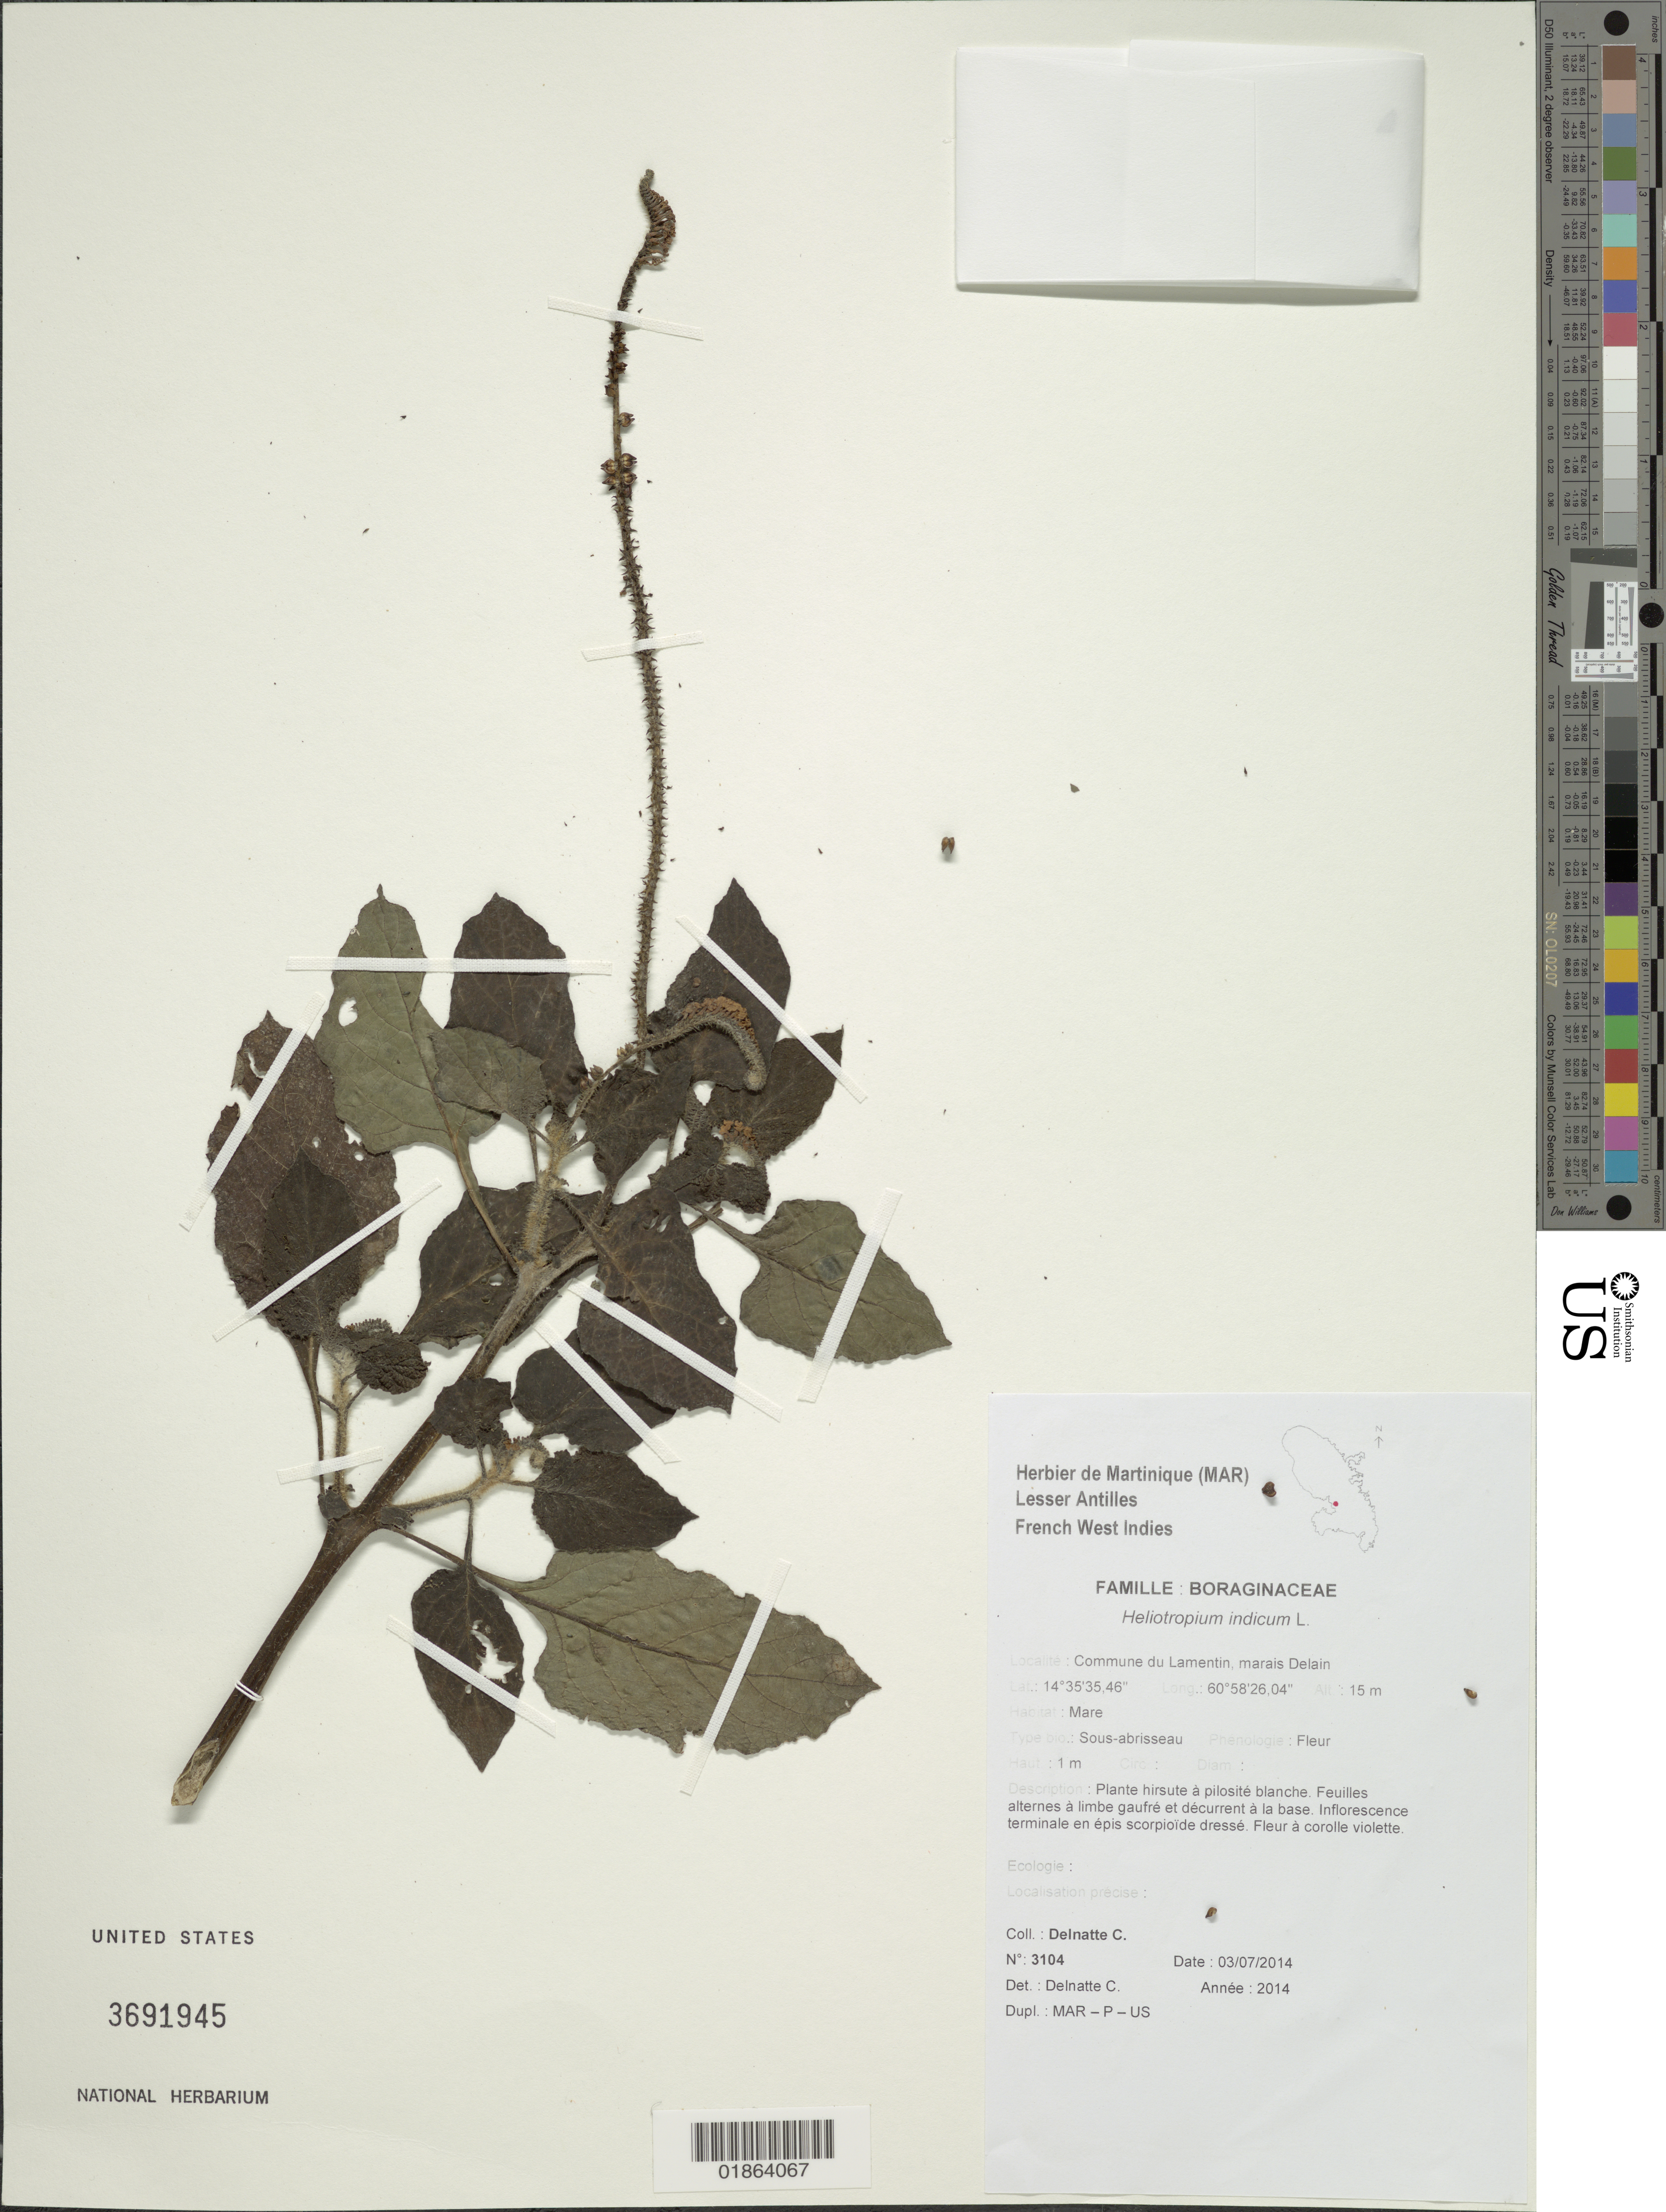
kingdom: Plantae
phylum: Tracheophyta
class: Magnoliopsida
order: Boraginales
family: Heliotropiaceae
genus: Heliotropium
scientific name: Heliotropium indicum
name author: L.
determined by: Delnatte, C.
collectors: C. Delnatte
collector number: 3104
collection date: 2014-03-07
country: Martinique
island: Martinique I.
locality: Commune du Lamentin, marais Delain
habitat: Mare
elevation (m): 15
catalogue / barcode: US 3691945